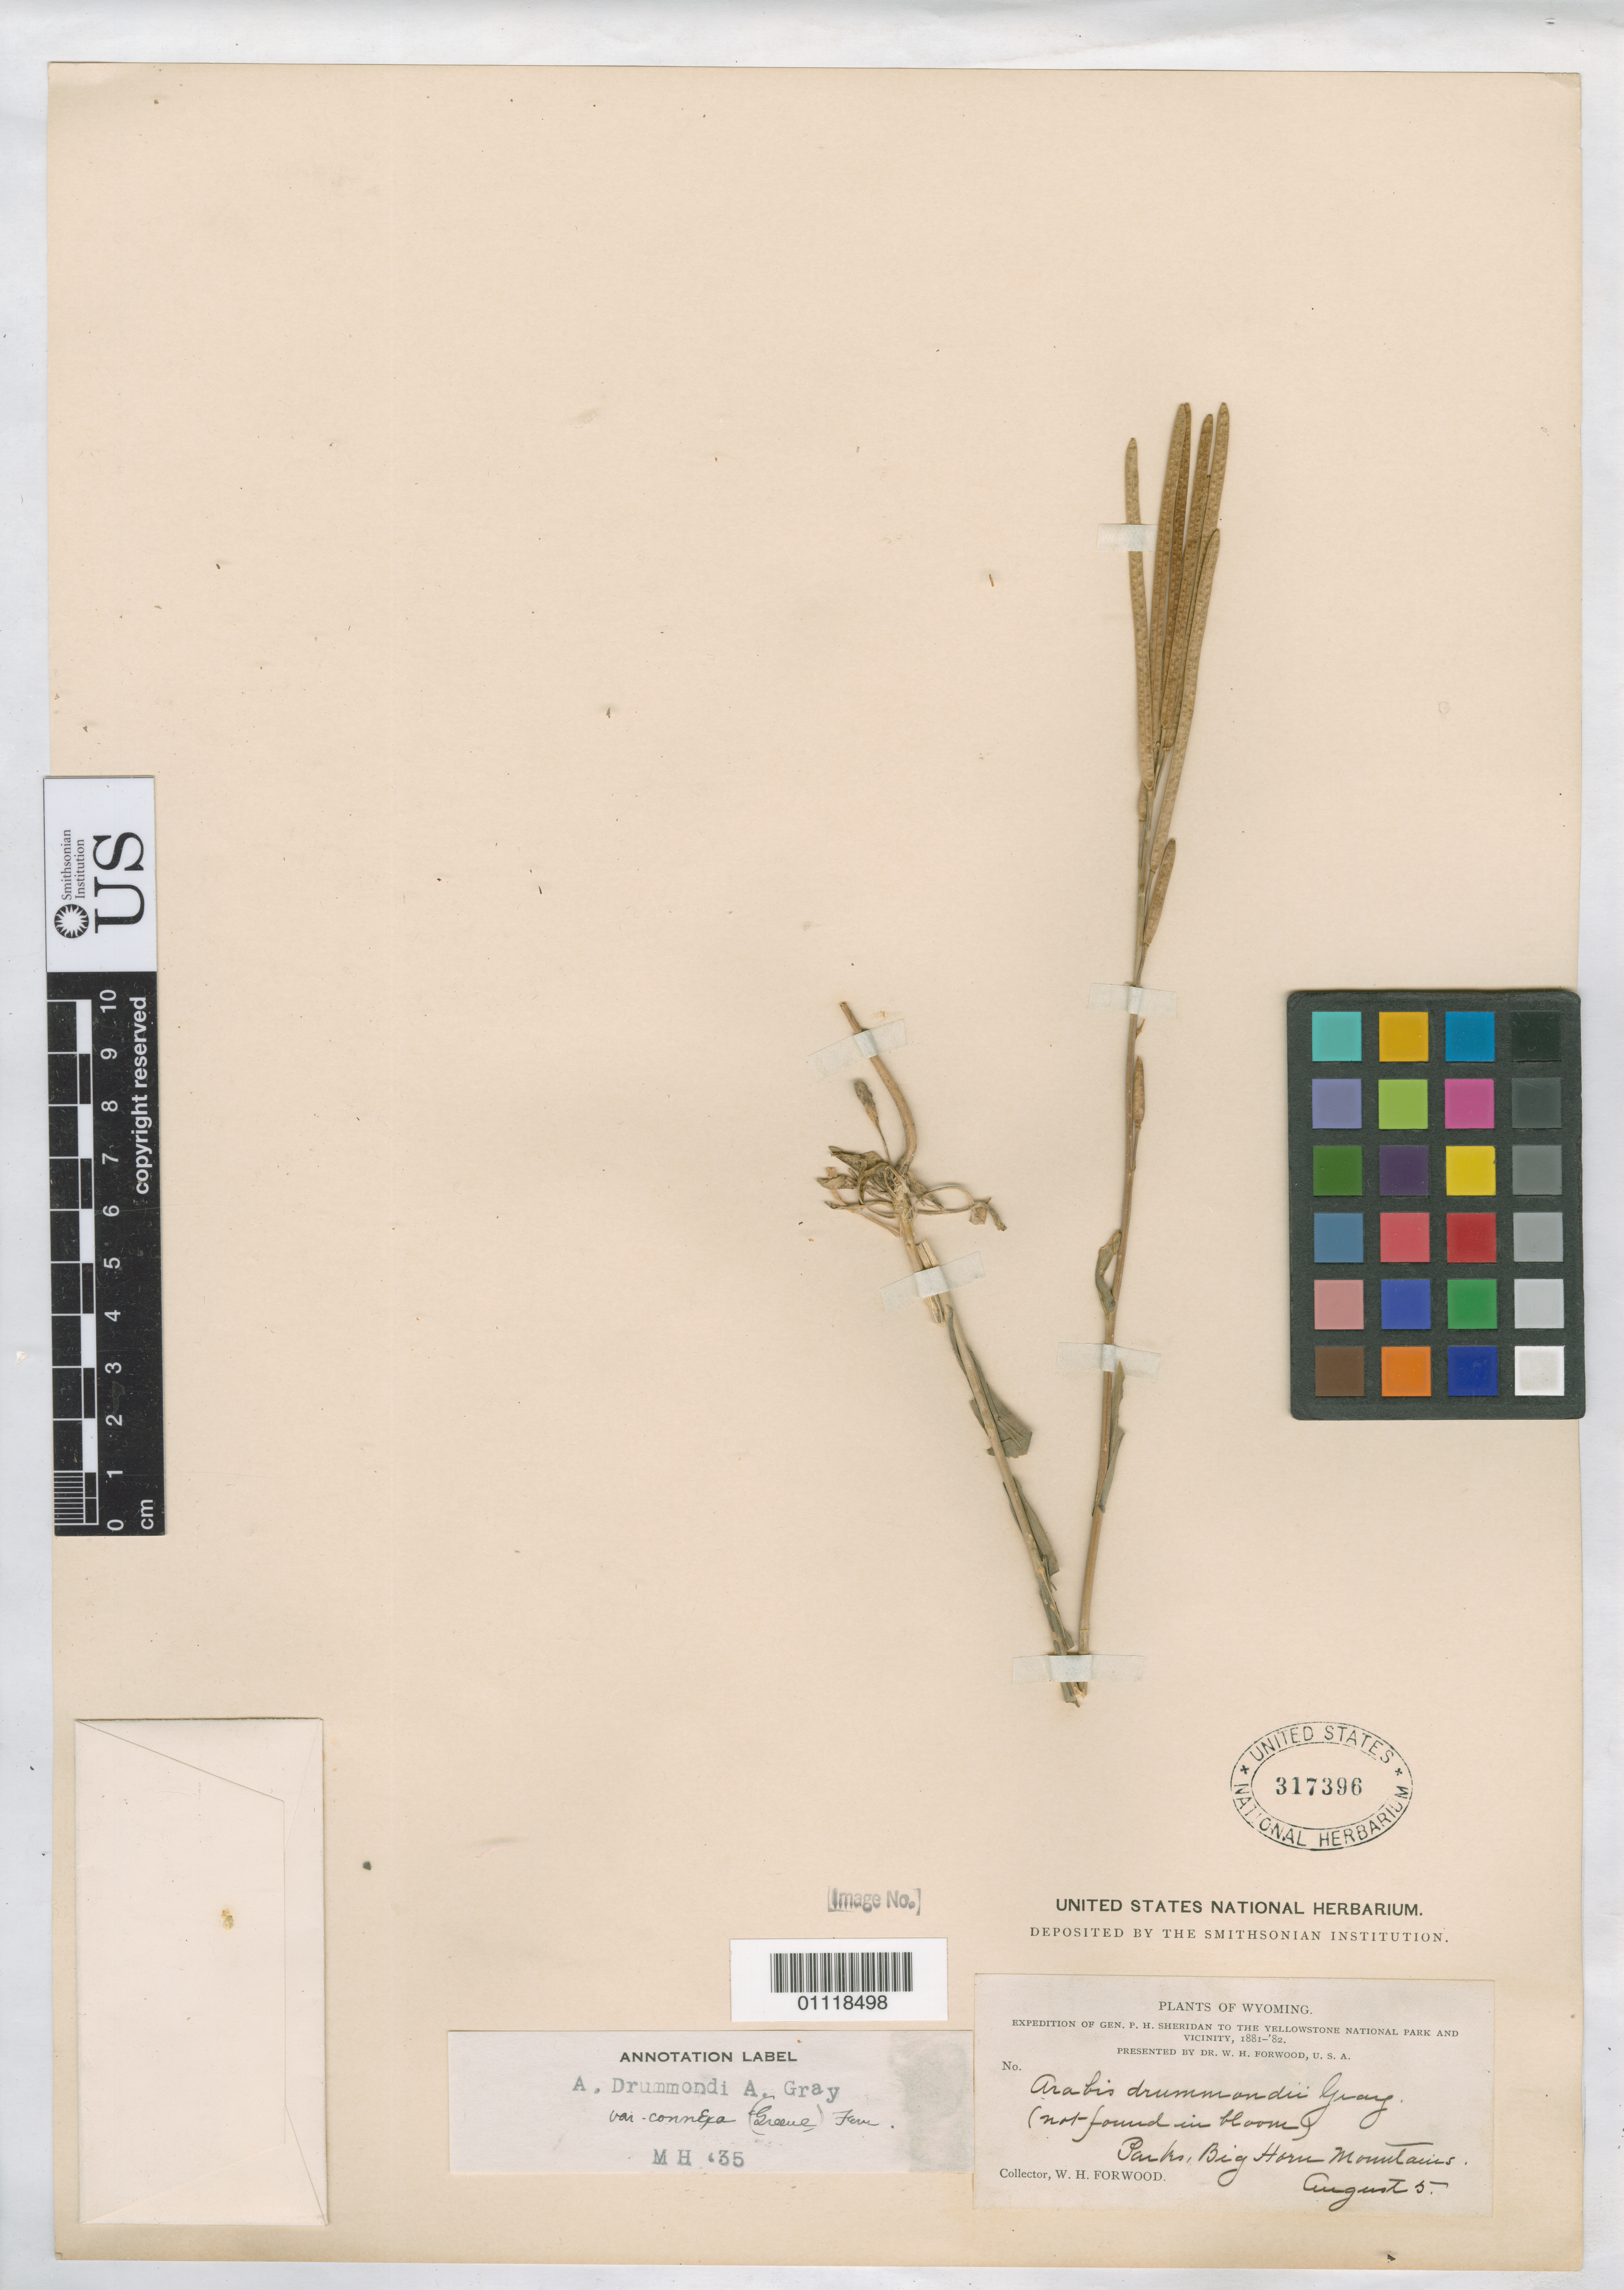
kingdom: Plantae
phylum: Tracheophyta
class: Magnoliopsida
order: Brassicales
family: Brassicaceae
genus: Arabis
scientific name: Arabis drummondii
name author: A. Gray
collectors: W. Forwood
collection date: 1881-08-05 or 1882-08-05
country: United States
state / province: Wyoming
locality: Big Horn Mountains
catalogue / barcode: US 317396